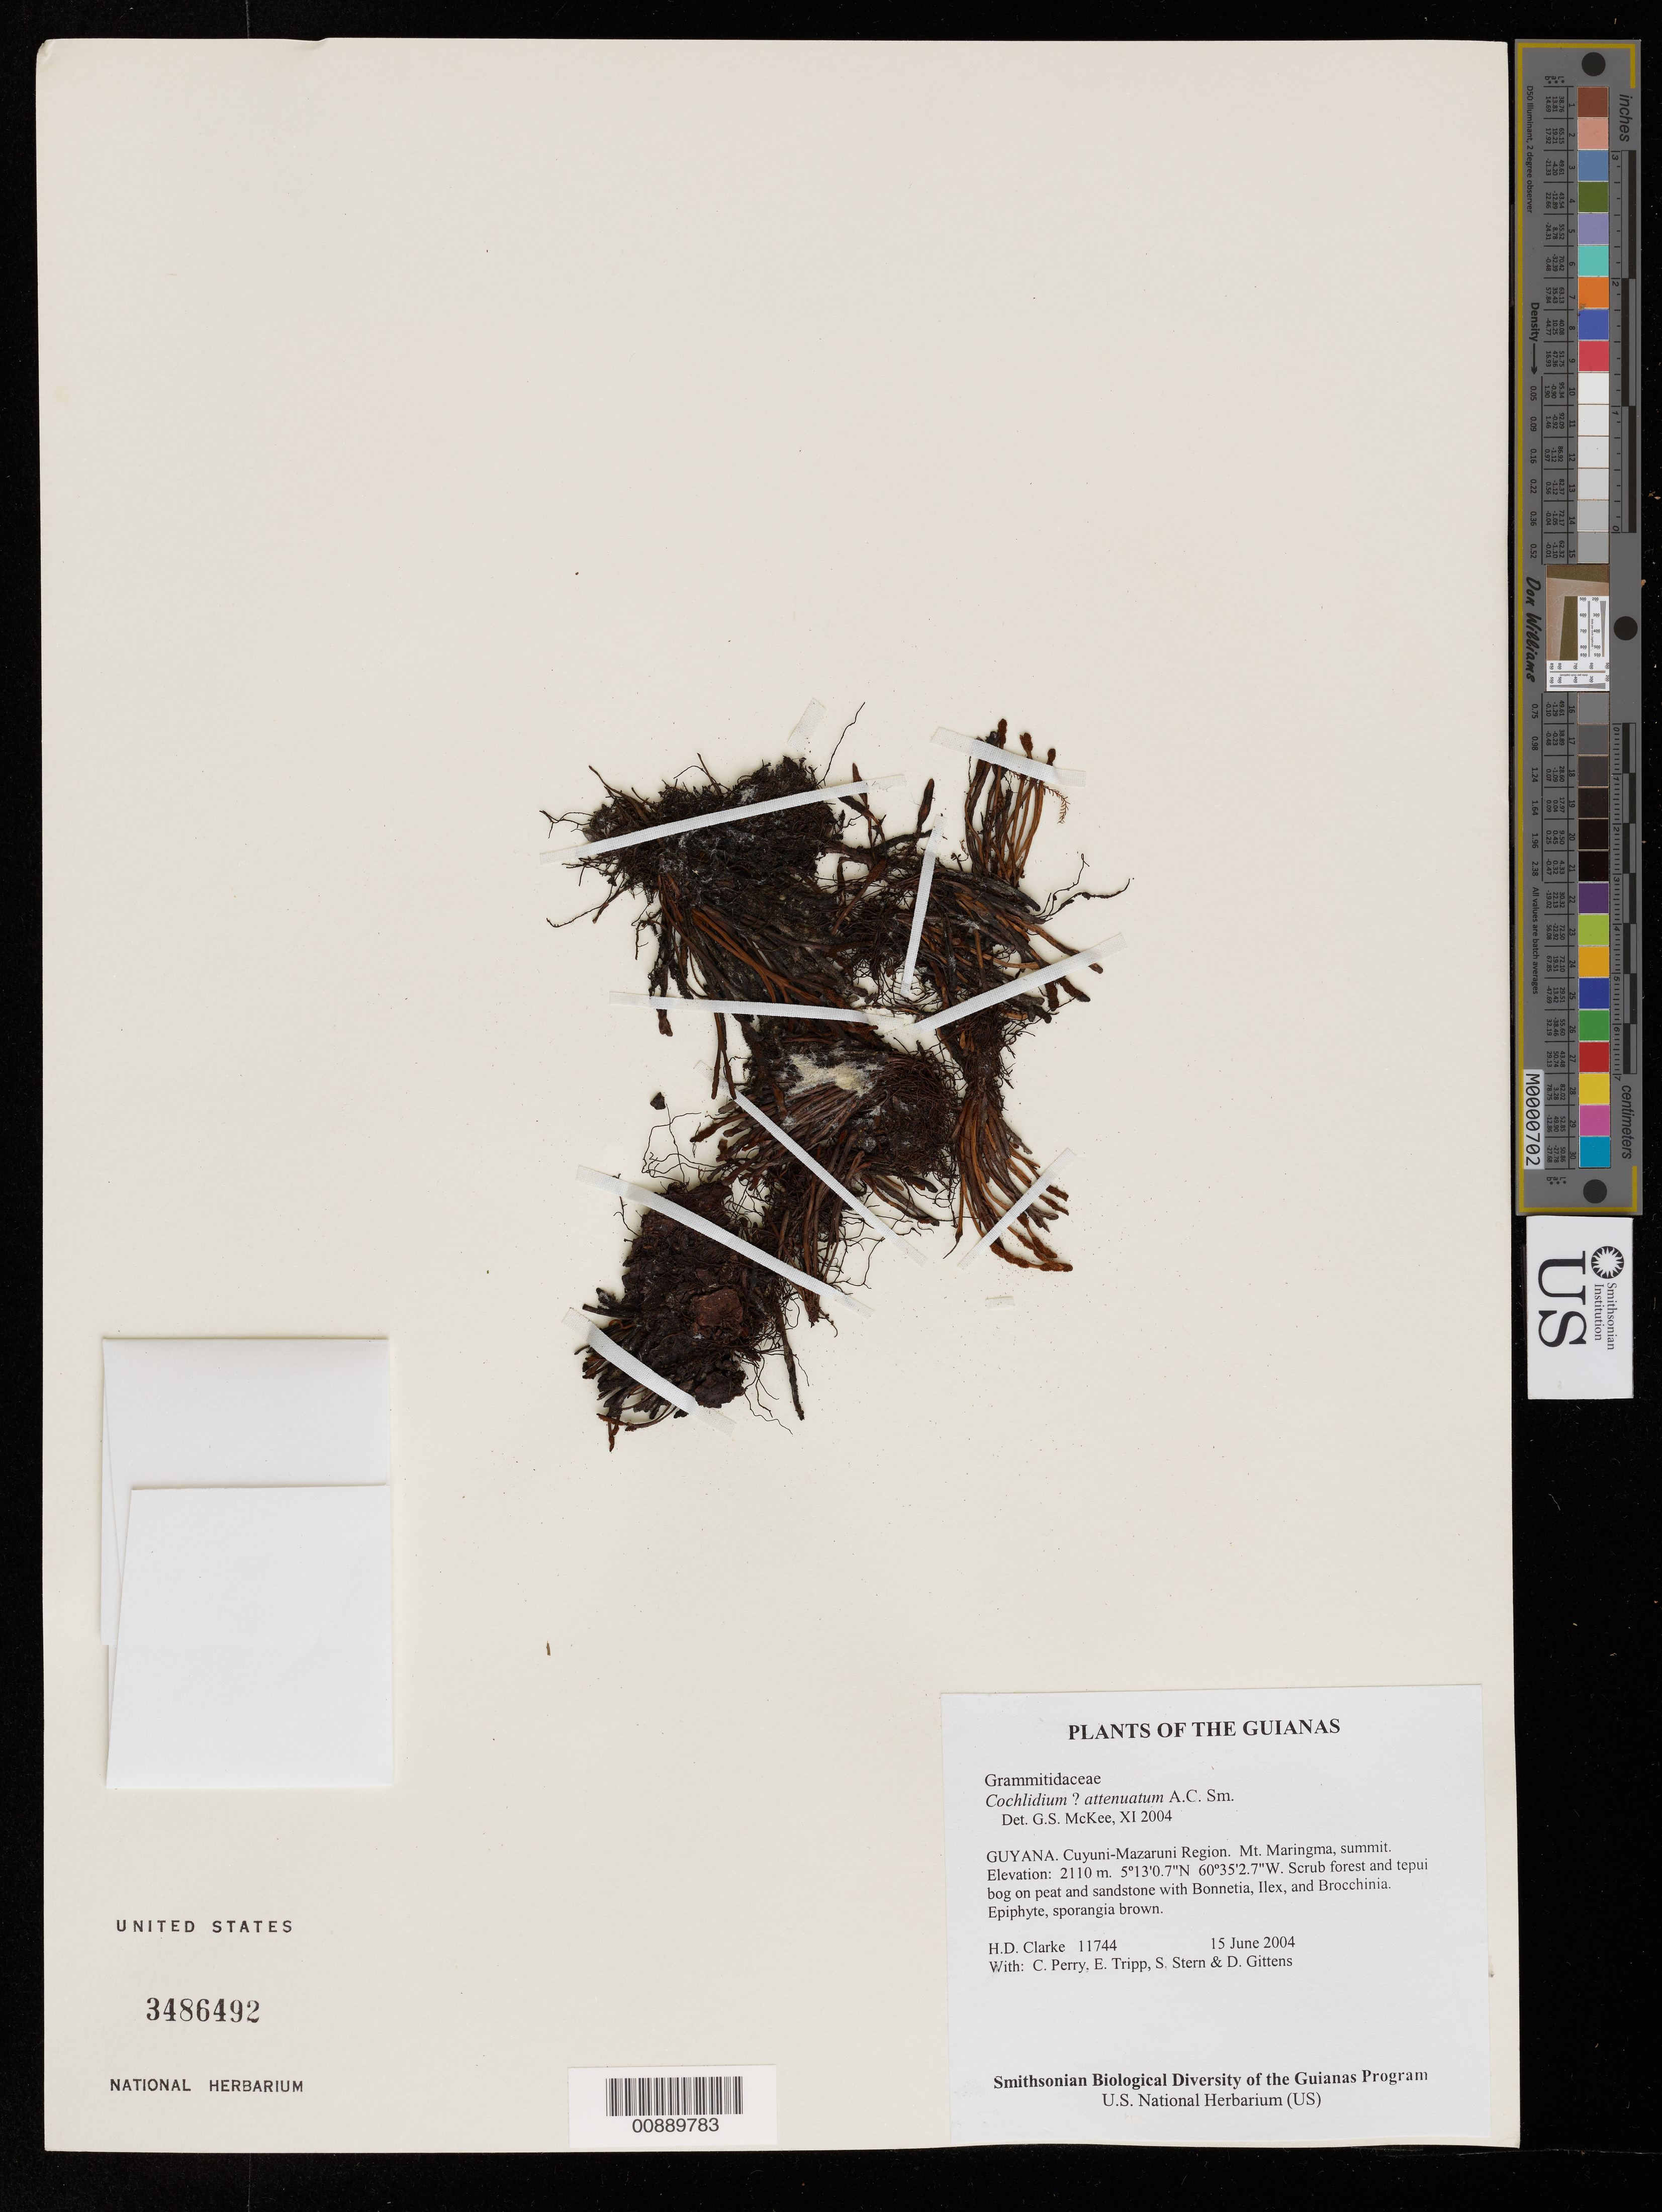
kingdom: Plantae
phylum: Tracheophyta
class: Polypodiopsida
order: Polypodiales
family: Polypodiaceae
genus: Cochlidium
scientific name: Cochlidium attenuatum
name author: A.C. Sm.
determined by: McKee, G. S., (US), NMNH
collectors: H. D. Clarke, C. Perry, E. Tripp, S. R. Stern & D. Gittens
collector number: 11744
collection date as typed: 15 June 2004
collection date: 2004-06-15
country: Guyana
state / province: Cuyuni-Mazaruni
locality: Mt. Maringma, summit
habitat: Scrub forest and tepui bog on peat and sandstone with Bonnetia, Ilex, and Brocchinia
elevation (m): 2110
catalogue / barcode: US 3486492